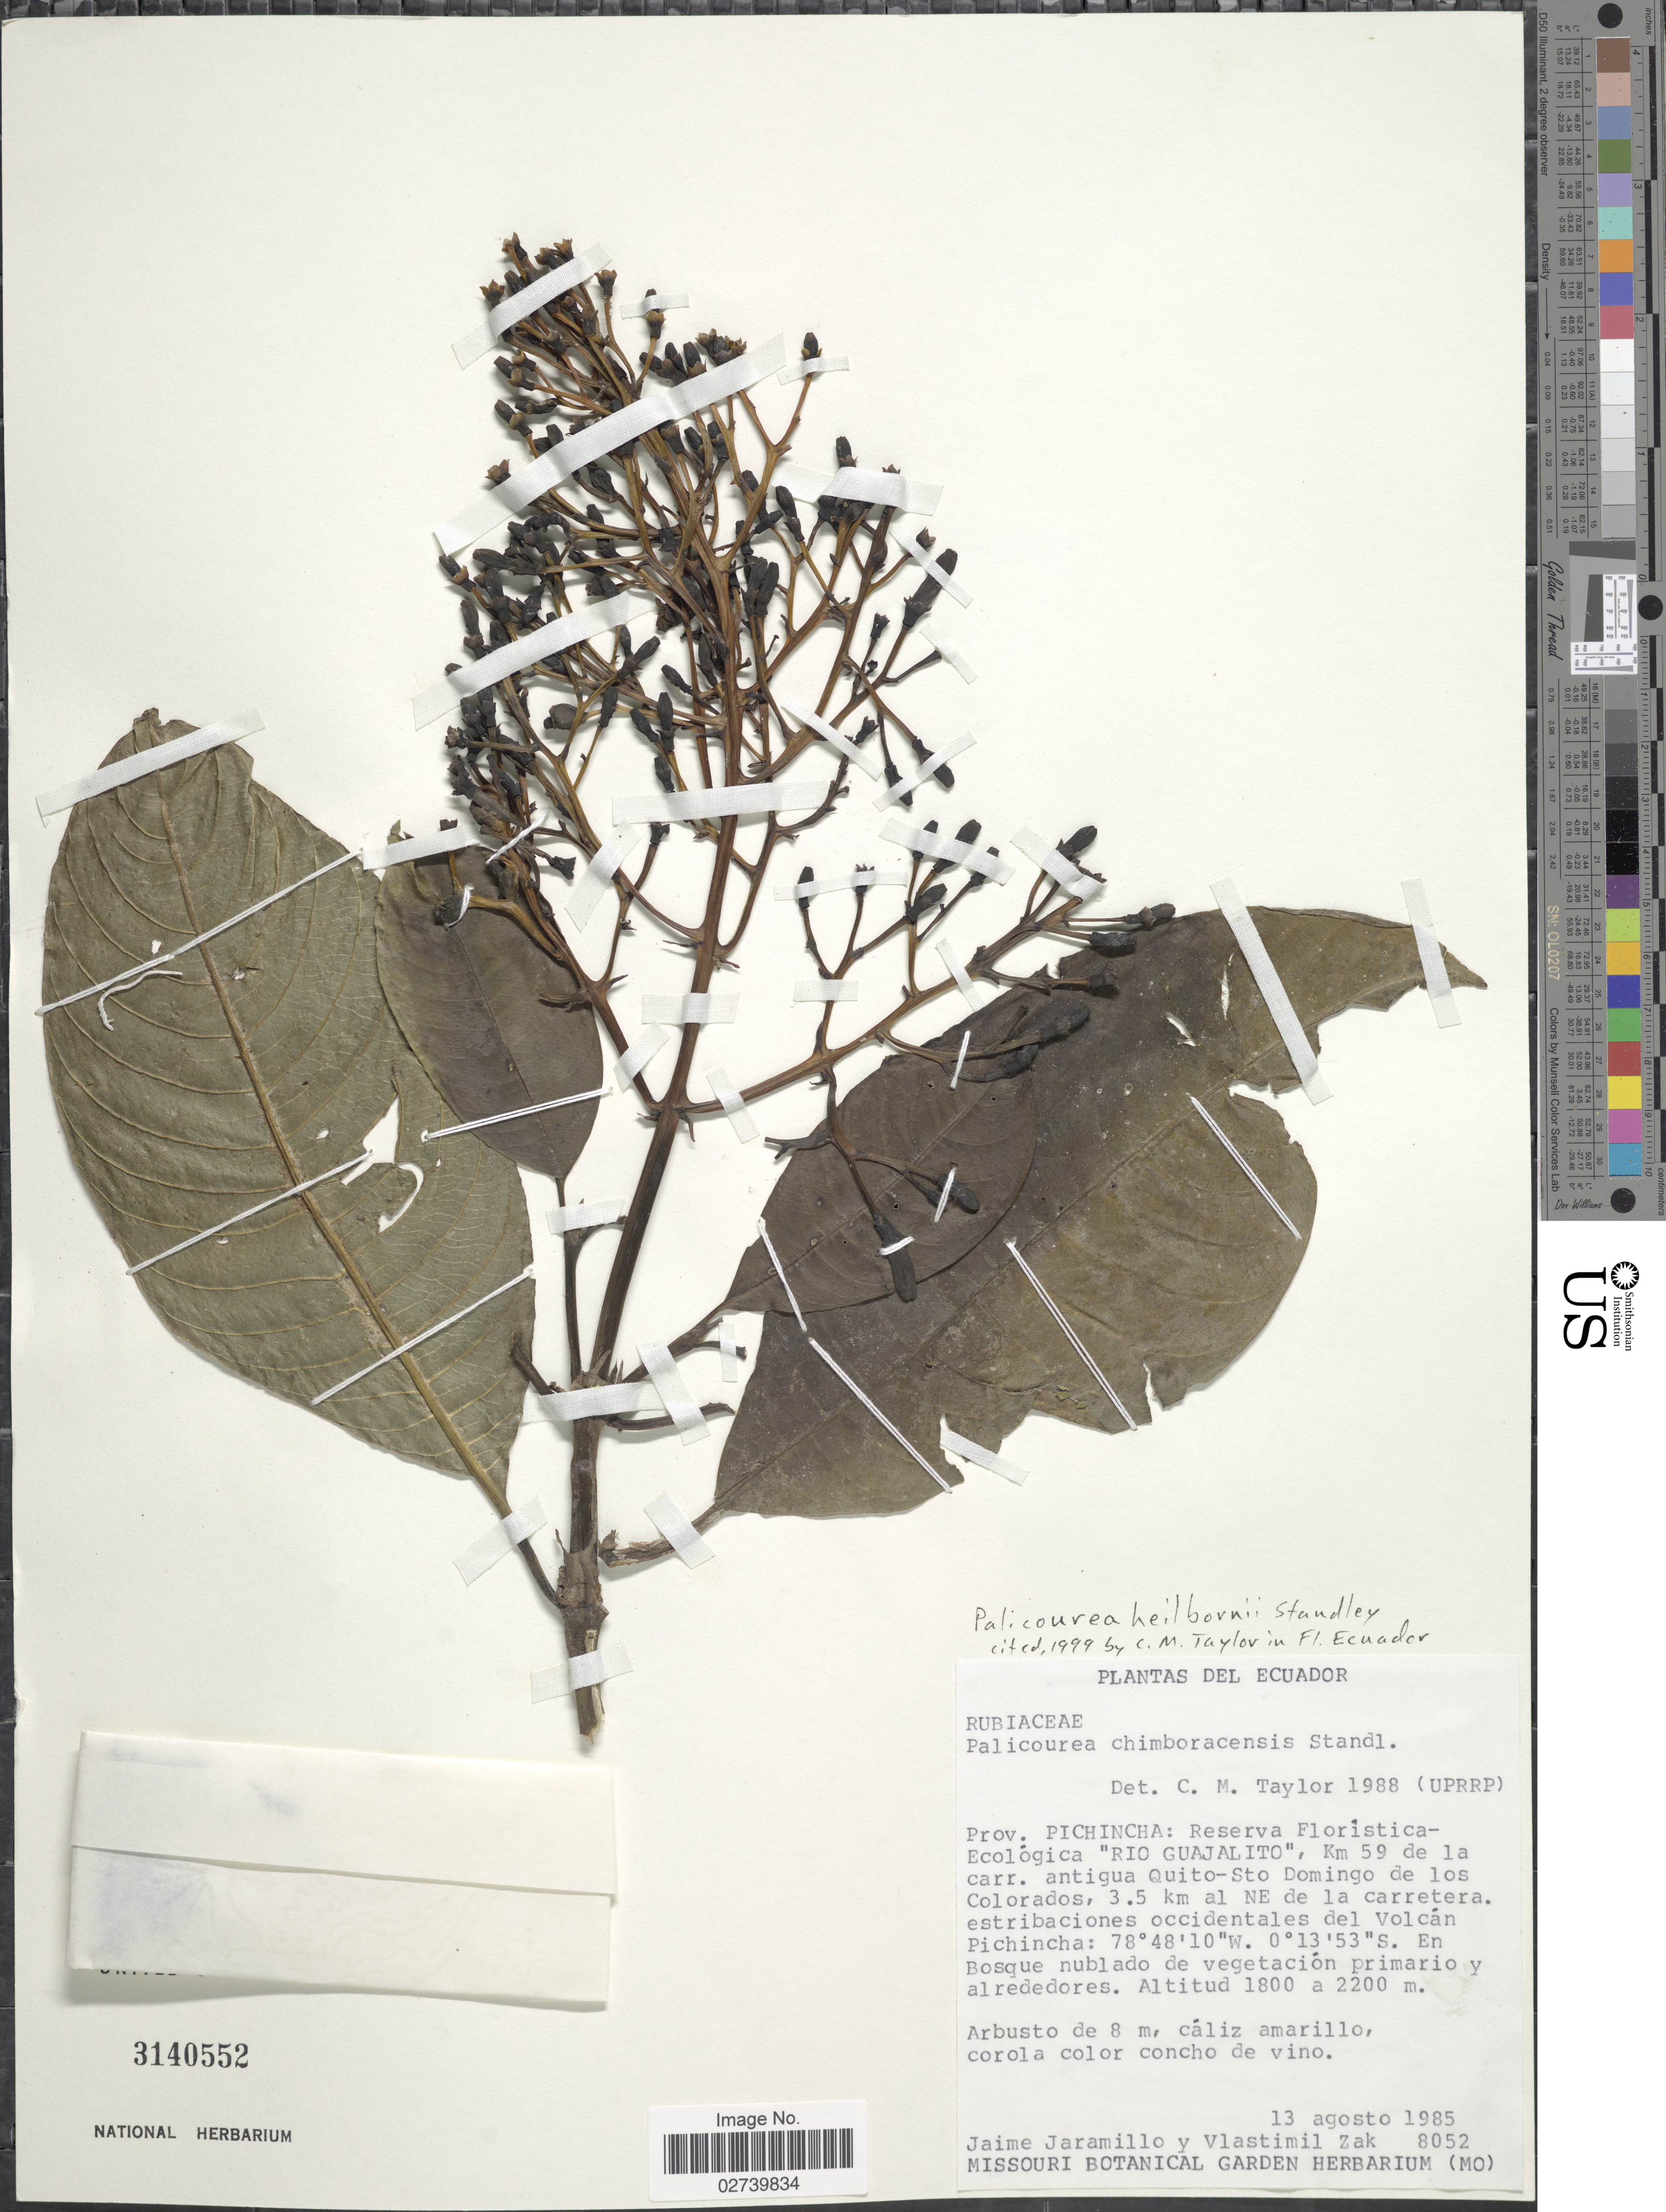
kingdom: Plantae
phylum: Tracheophyta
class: Magnoliopsida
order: Gentianales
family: Rubiaceae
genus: Palicourea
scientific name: Palicourea heilbornii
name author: Standl.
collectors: J. Jaramillo & V. Zak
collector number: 8052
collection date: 1985-08-13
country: Ecuador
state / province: Pichincha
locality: Reserva Florística-Ecológica "Rio Guajalito", Km 59 de la carr. antigua Quito-Sto Domingo de los Colorados, 3.5 km al NE de la carretera. estribaciones occidentales del Volcán Pichincha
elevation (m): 1800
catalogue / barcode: US 3140552